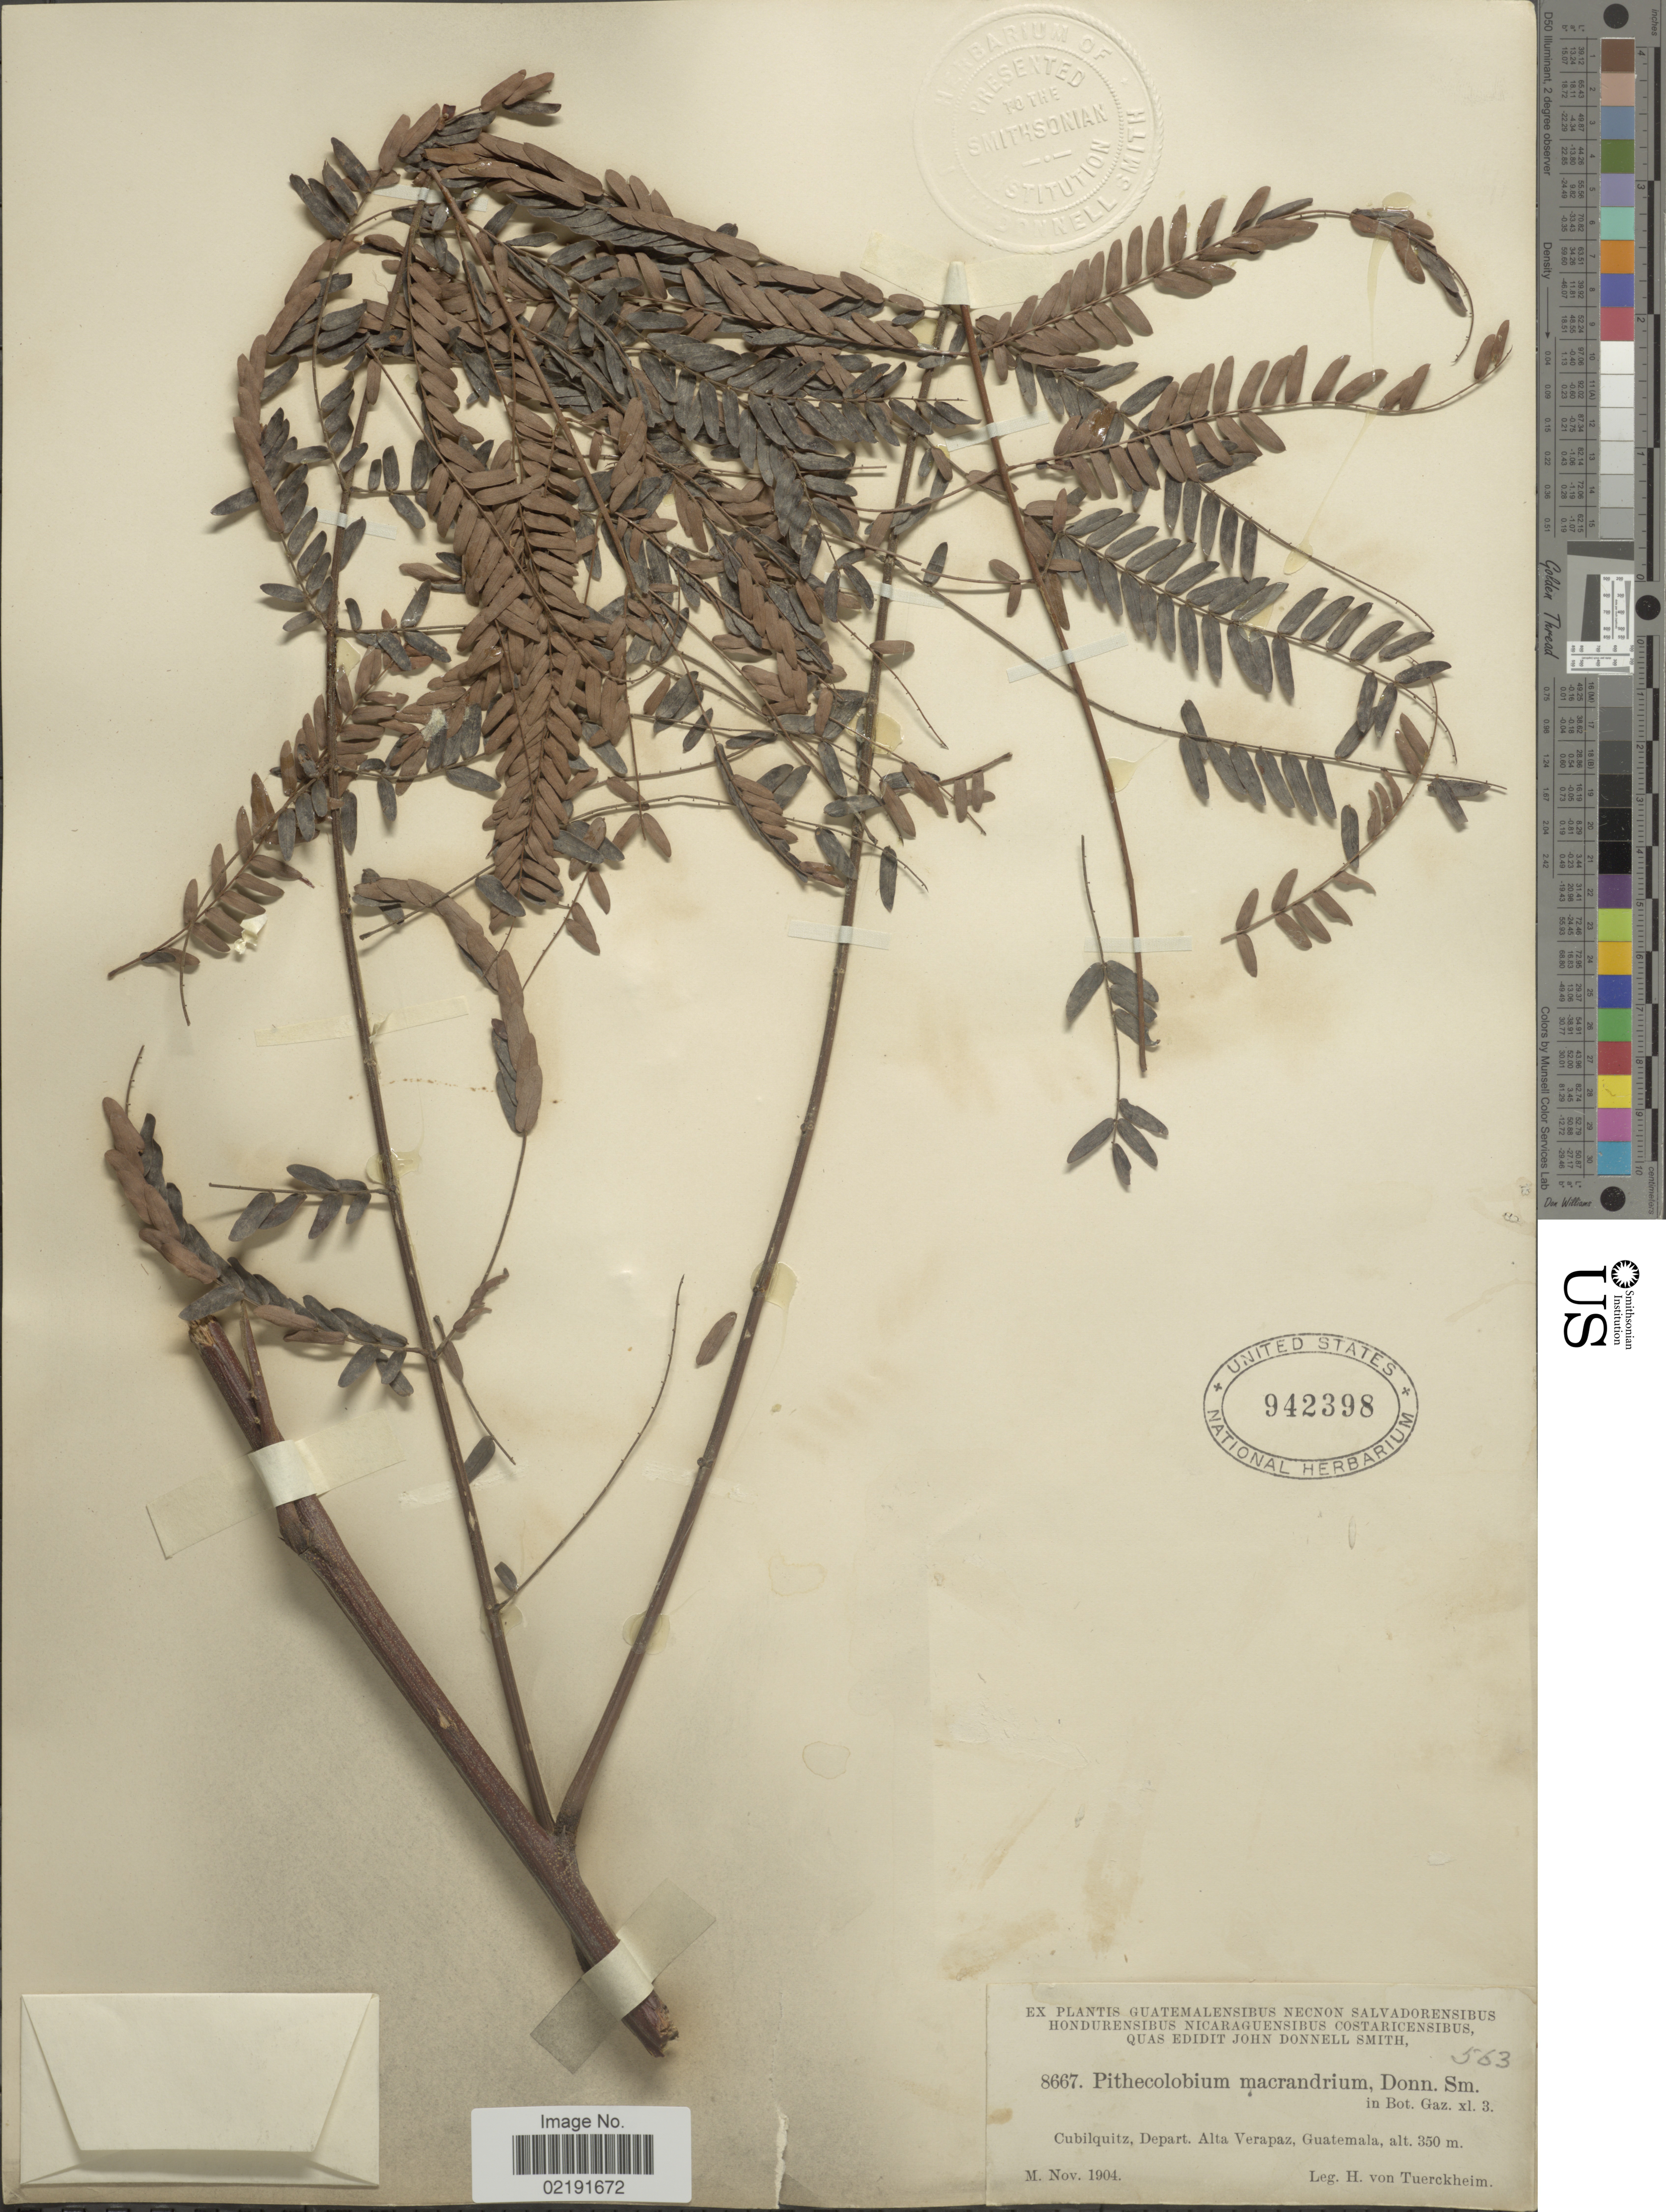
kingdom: Plantae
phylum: Tracheophyta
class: Magnoliopsida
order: Fabales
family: Fabaceae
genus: Pithecellobium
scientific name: Pithecellobium macrandrium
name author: Donn. Sm.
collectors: H. von Tuerckheim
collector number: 8667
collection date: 1904-11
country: Guatemala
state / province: Alta Verapaz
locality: Cubilquitz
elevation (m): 350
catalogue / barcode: US 942398